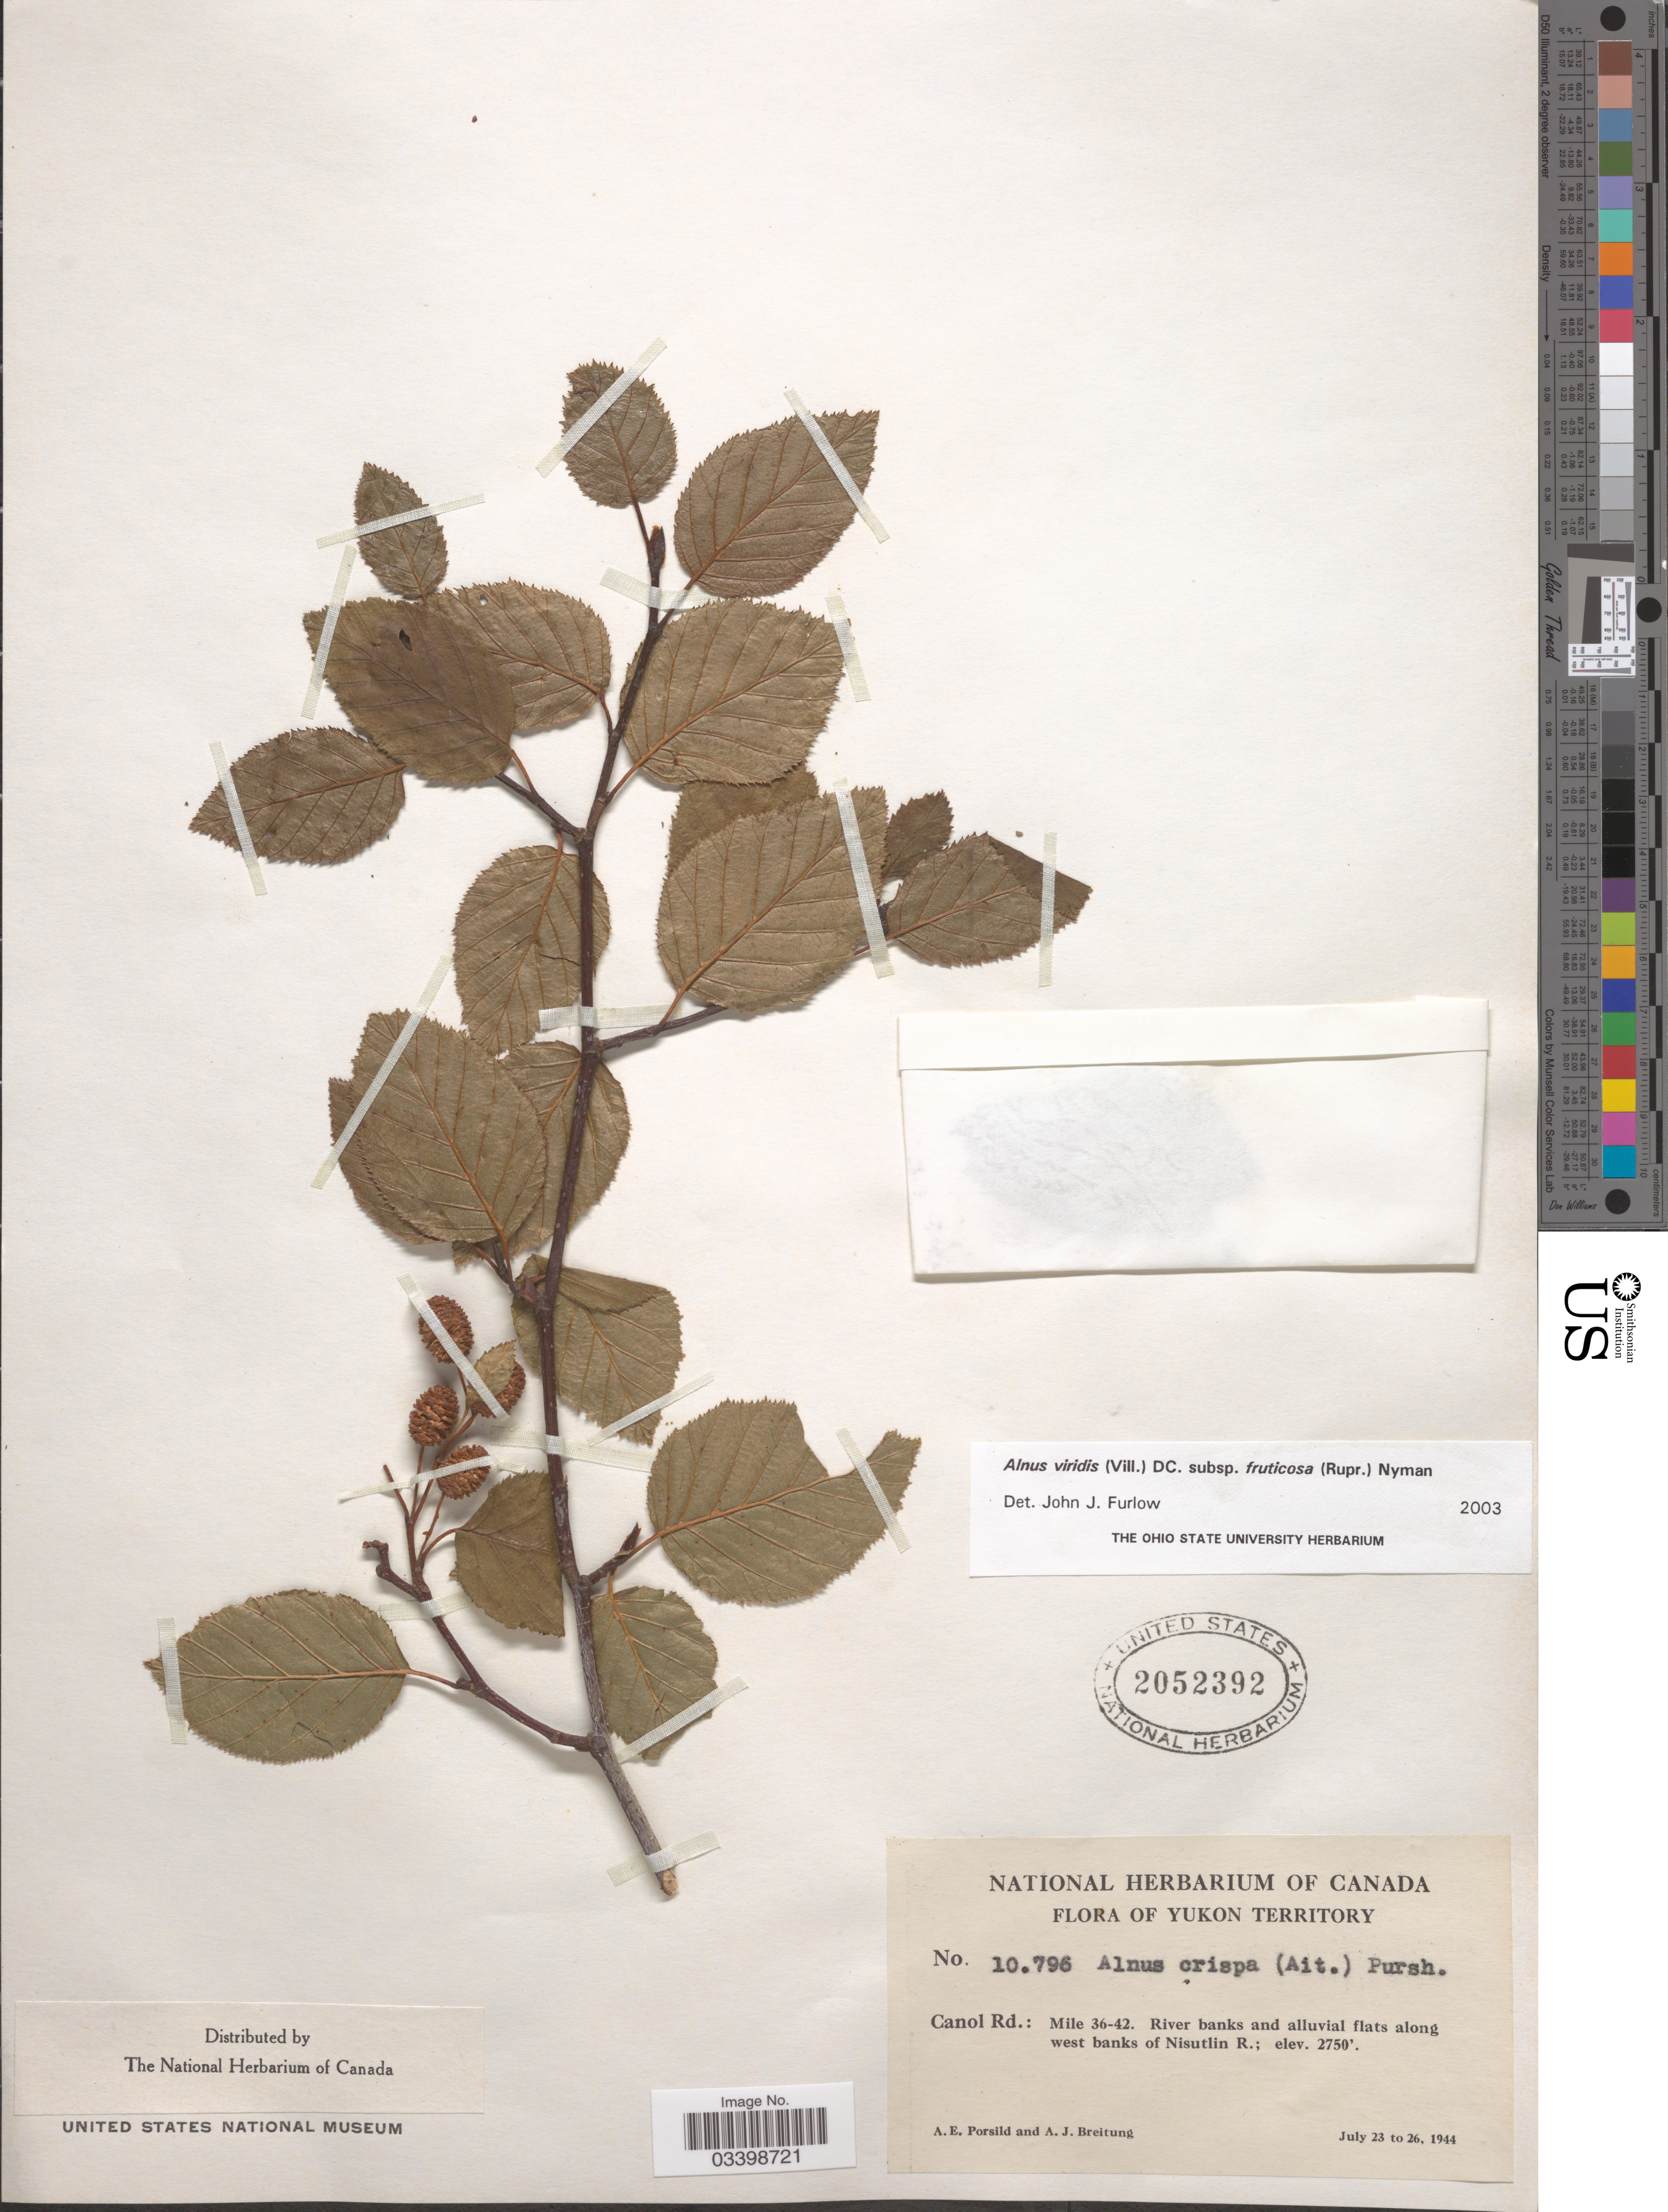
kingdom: Plantae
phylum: Tracheophyta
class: Magnoliopsida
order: Fagales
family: Betulaceae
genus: Alnus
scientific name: Alnus viridis subsp. fruticosa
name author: (Rupr.) Nyman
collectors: A. E. Porsild & A. Breitung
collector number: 10796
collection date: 1944-07-23/1944-07-26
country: Canada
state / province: Yukon Territory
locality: Canol Rd.: Mile 36-42. River banks and alluvial flats along west banks of Nisutlin R.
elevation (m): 838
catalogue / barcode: US 2052392